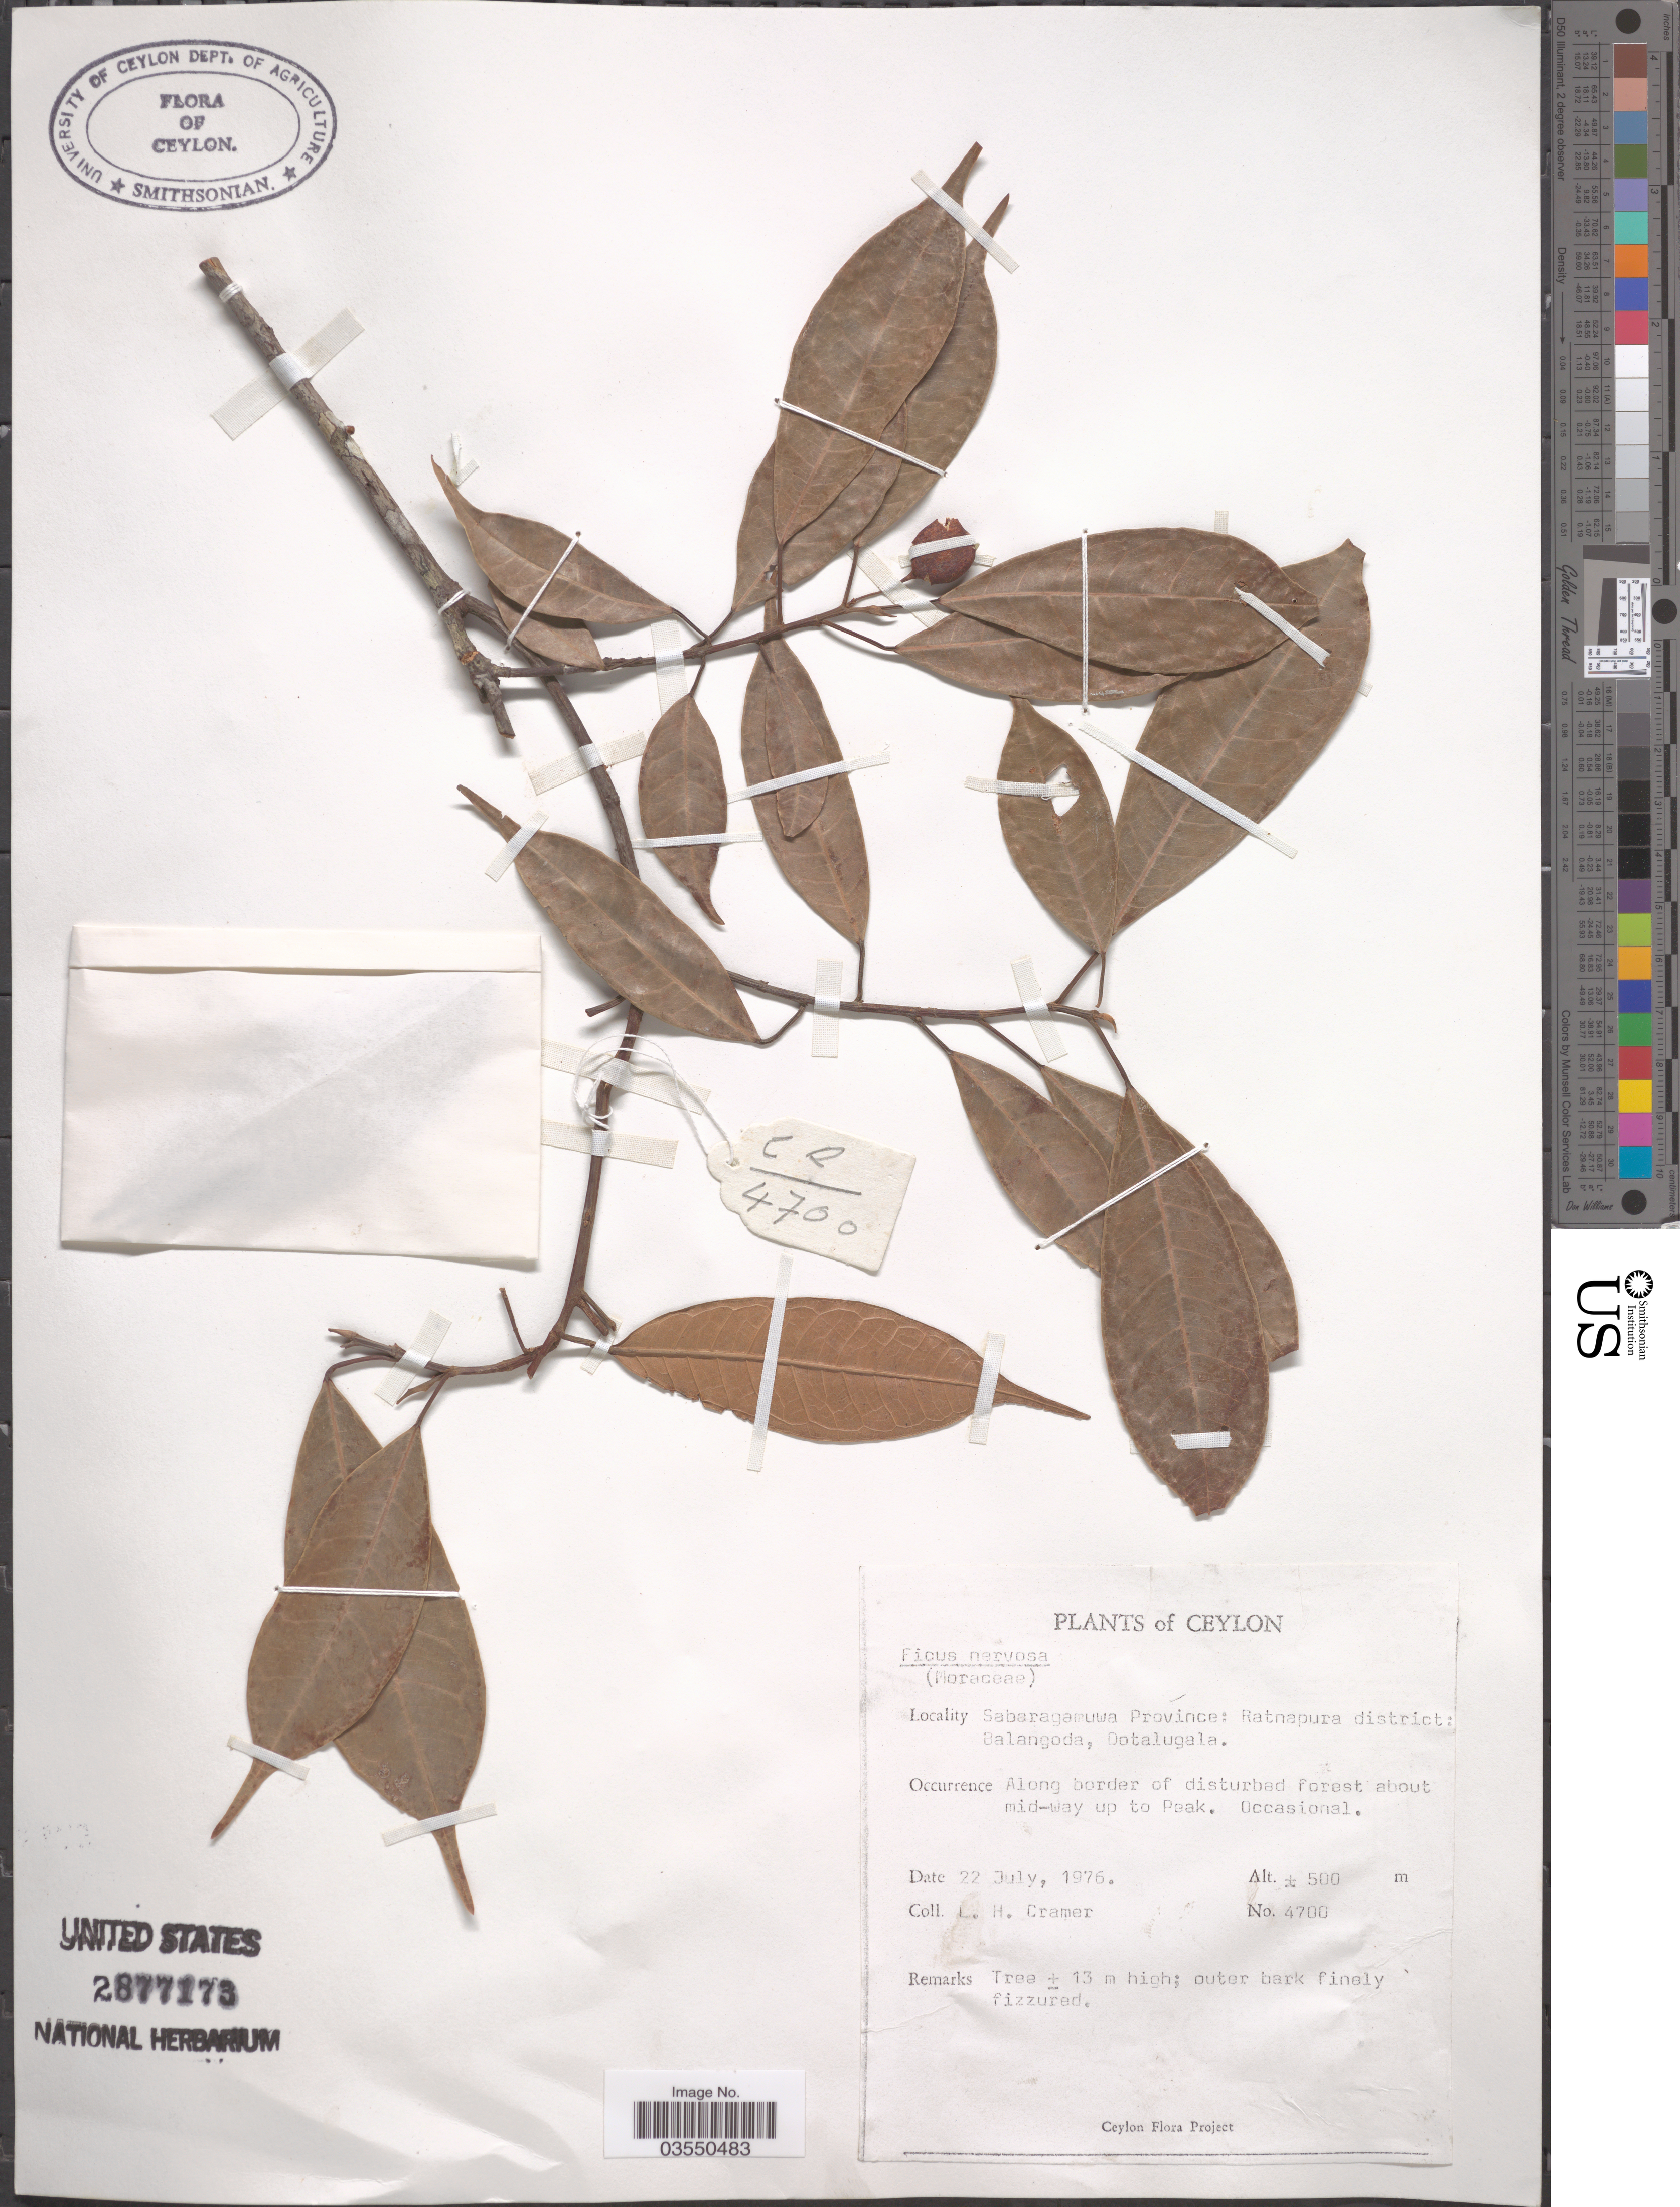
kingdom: Plantae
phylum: Tracheophyta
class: Magnoliopsida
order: Rosales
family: Moraceae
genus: Ficus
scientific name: Ficus nervosa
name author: B. Heyne & Roth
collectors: L. H. Cramer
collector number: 4700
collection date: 1976-07-22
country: Sri Lanka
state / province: Sabaragamuwa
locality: Ceylon. Ratnapura district: Balangoda, Dotalugala.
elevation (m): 500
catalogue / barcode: US 2877173